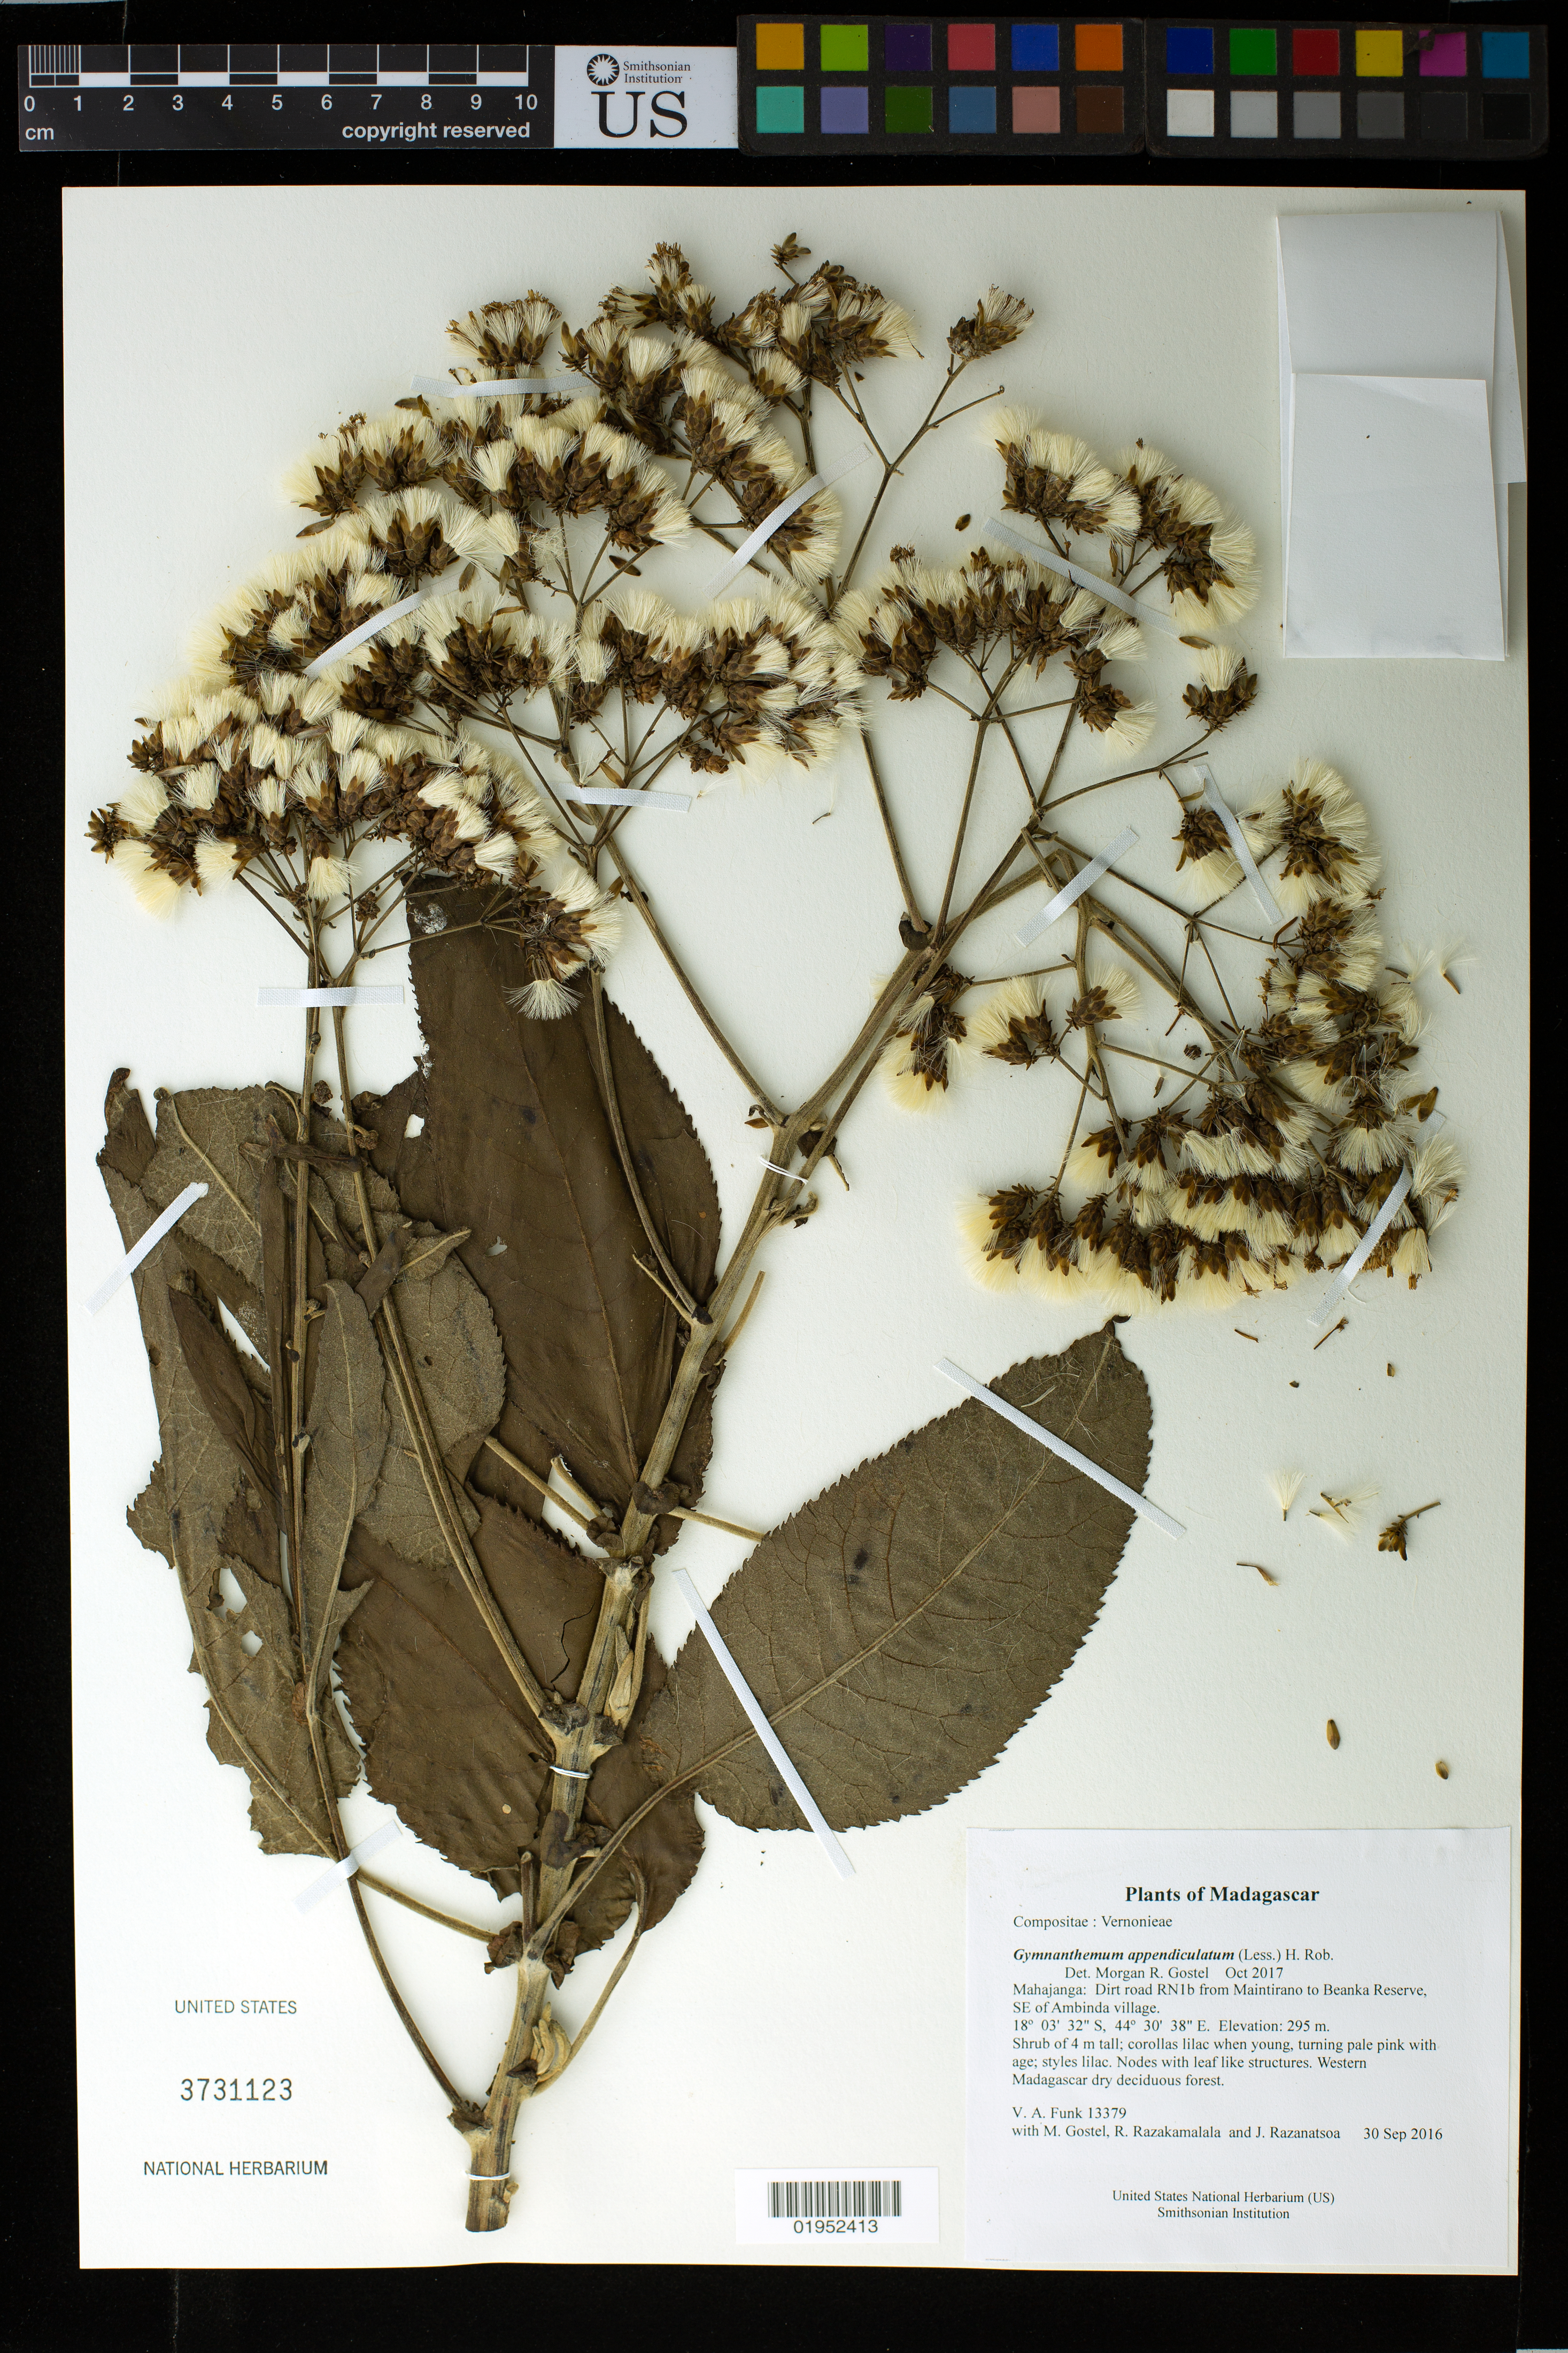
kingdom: Plantae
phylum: Tracheophyta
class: Magnoliopsida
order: Asterales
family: Asteraceae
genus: Gymnanthemum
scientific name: Gymnanthemum appendiculatum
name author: (Less.) H. Rob.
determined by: Gostel, M. R.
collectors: M. R. Gostel, R. Razakamalala & J. Razanatsoa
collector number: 13379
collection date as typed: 30 Sep 2016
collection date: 2016-09-30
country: Madagascar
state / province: Melaky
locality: Dirt road RN1b from Maintirano to Beanka Reserve, SE of Ambinda village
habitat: Western Madagascar dry deciduous forest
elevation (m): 295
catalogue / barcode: US 3731123